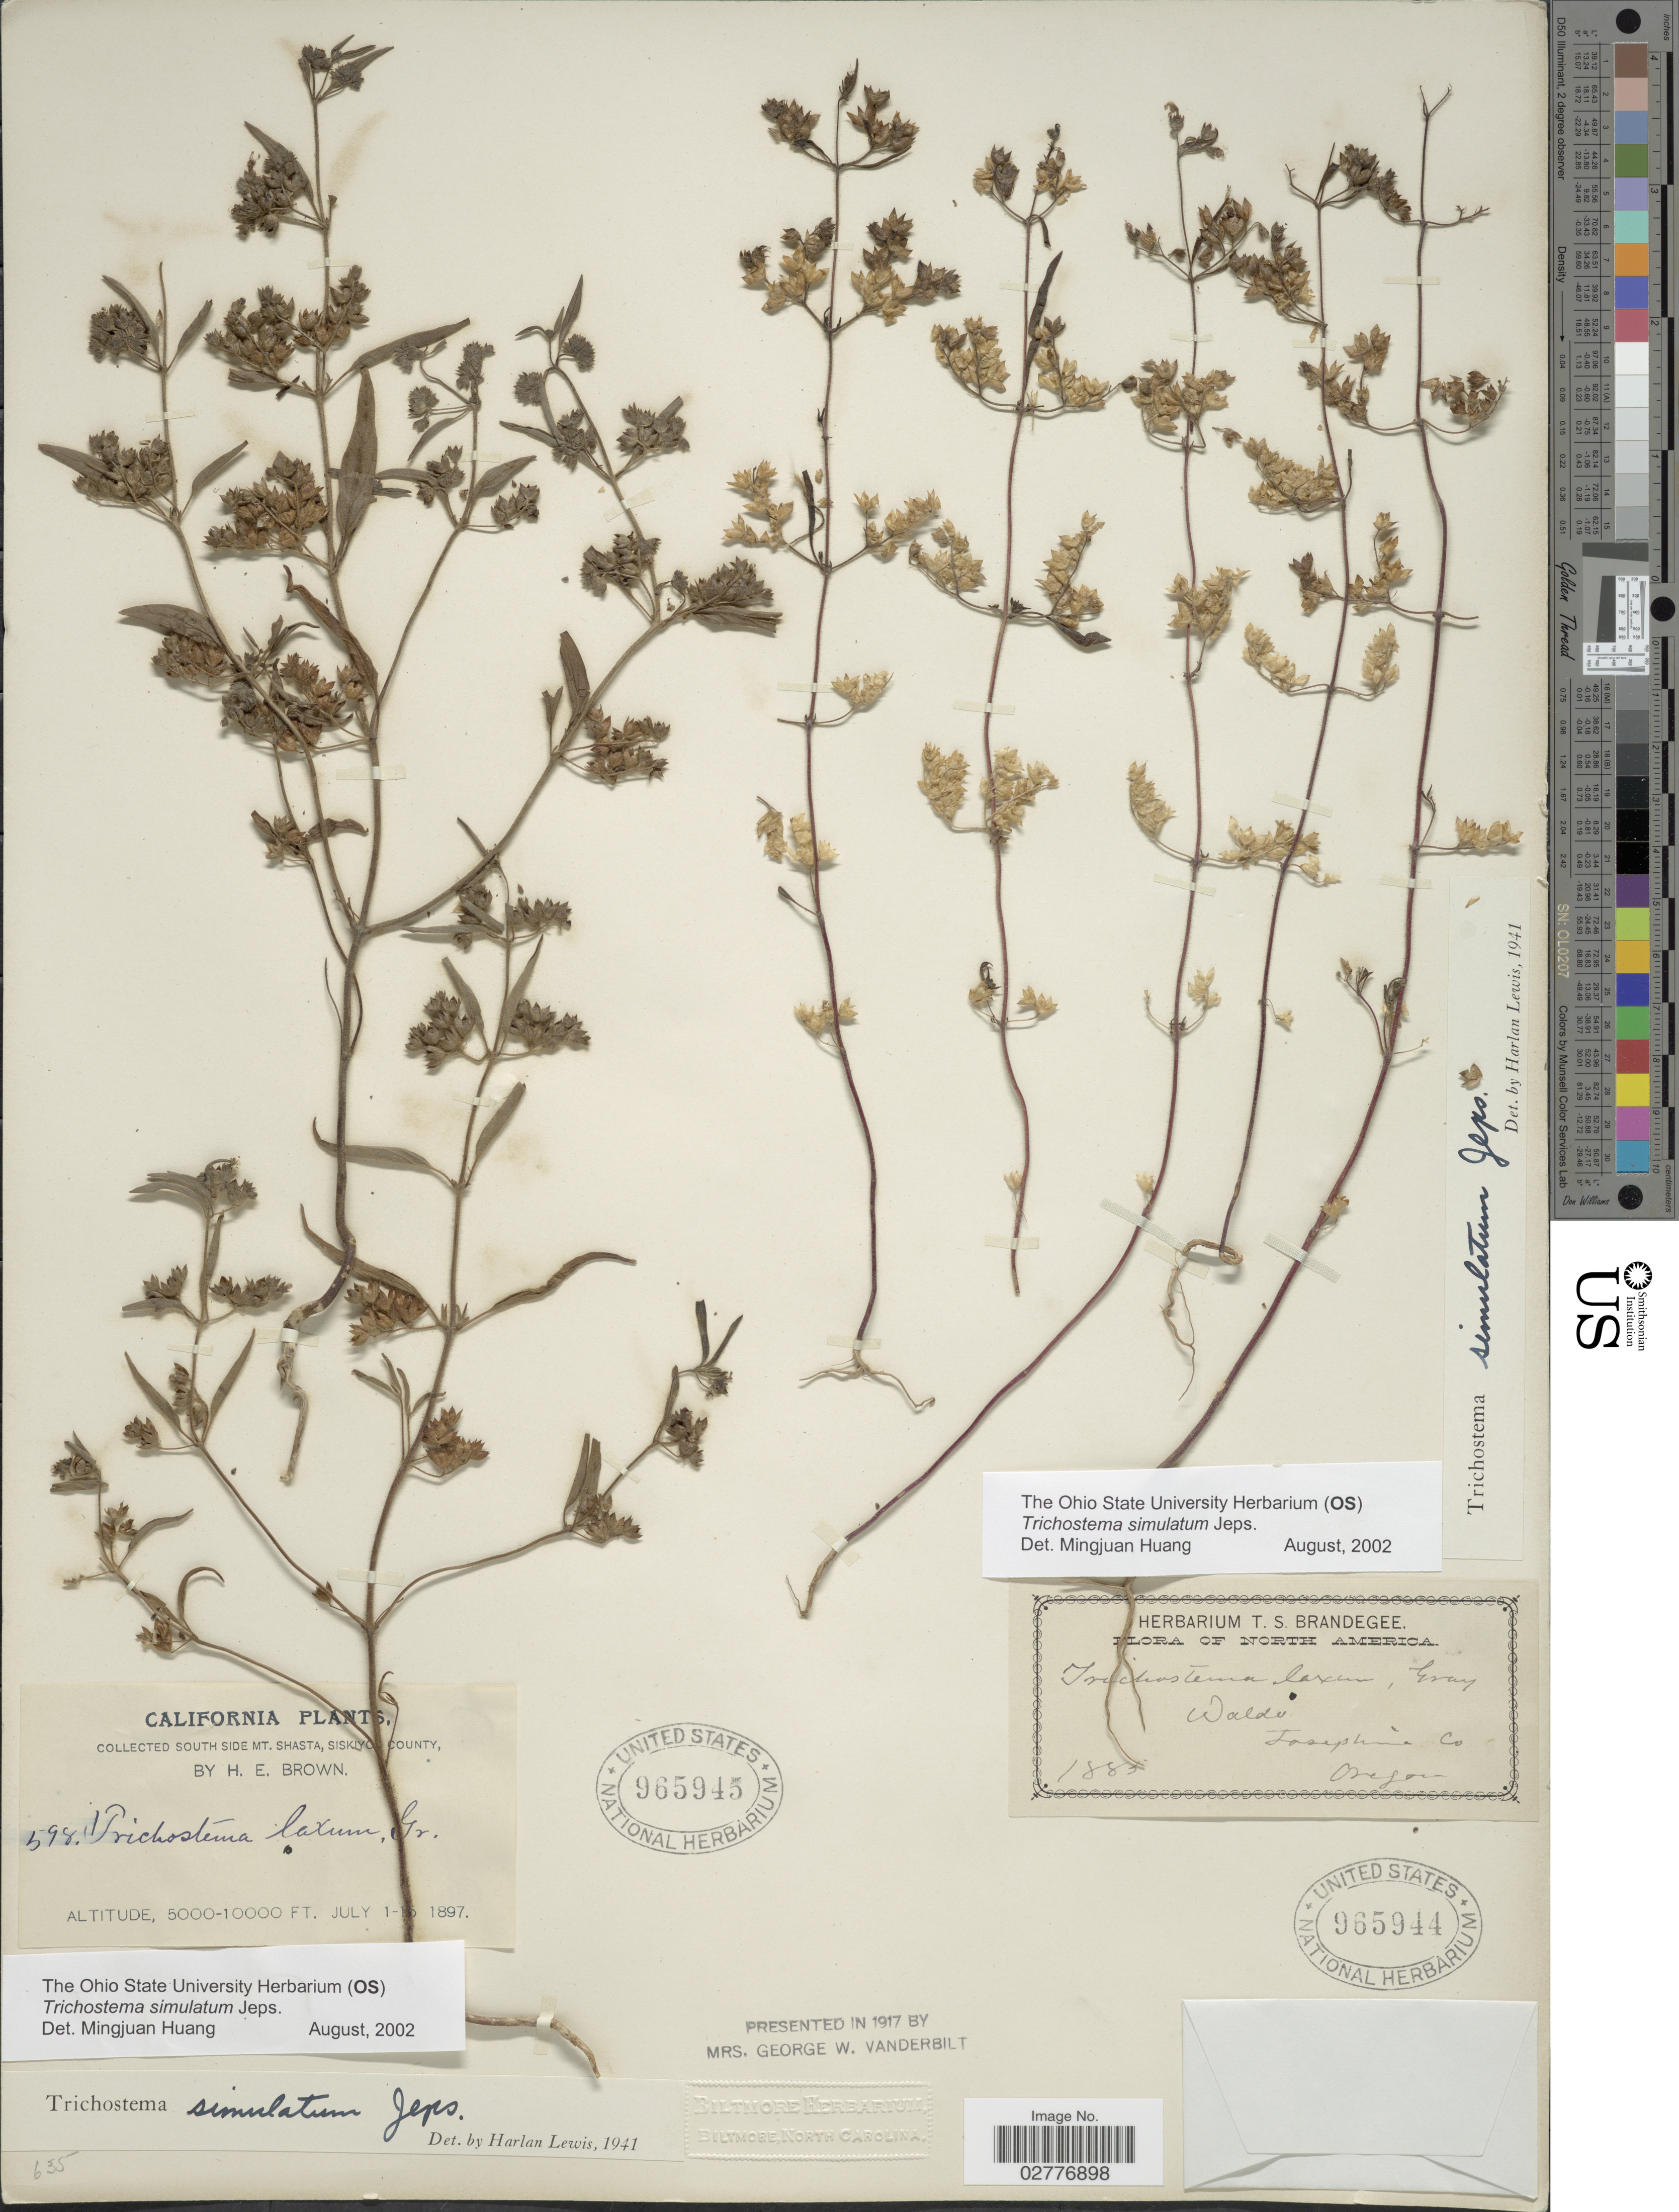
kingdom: Plantae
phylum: Tracheophyta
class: Magnoliopsida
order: Lamiales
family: Lamiaceae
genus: Trichostema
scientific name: Trichostema simulatum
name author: Jeps.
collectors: H. E. Brown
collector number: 598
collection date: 1897-07-01/1897-07-15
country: United States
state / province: California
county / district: Siskiyou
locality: South Side Mt. Shasta, Siskiyou County.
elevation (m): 1524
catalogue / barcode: US 965945